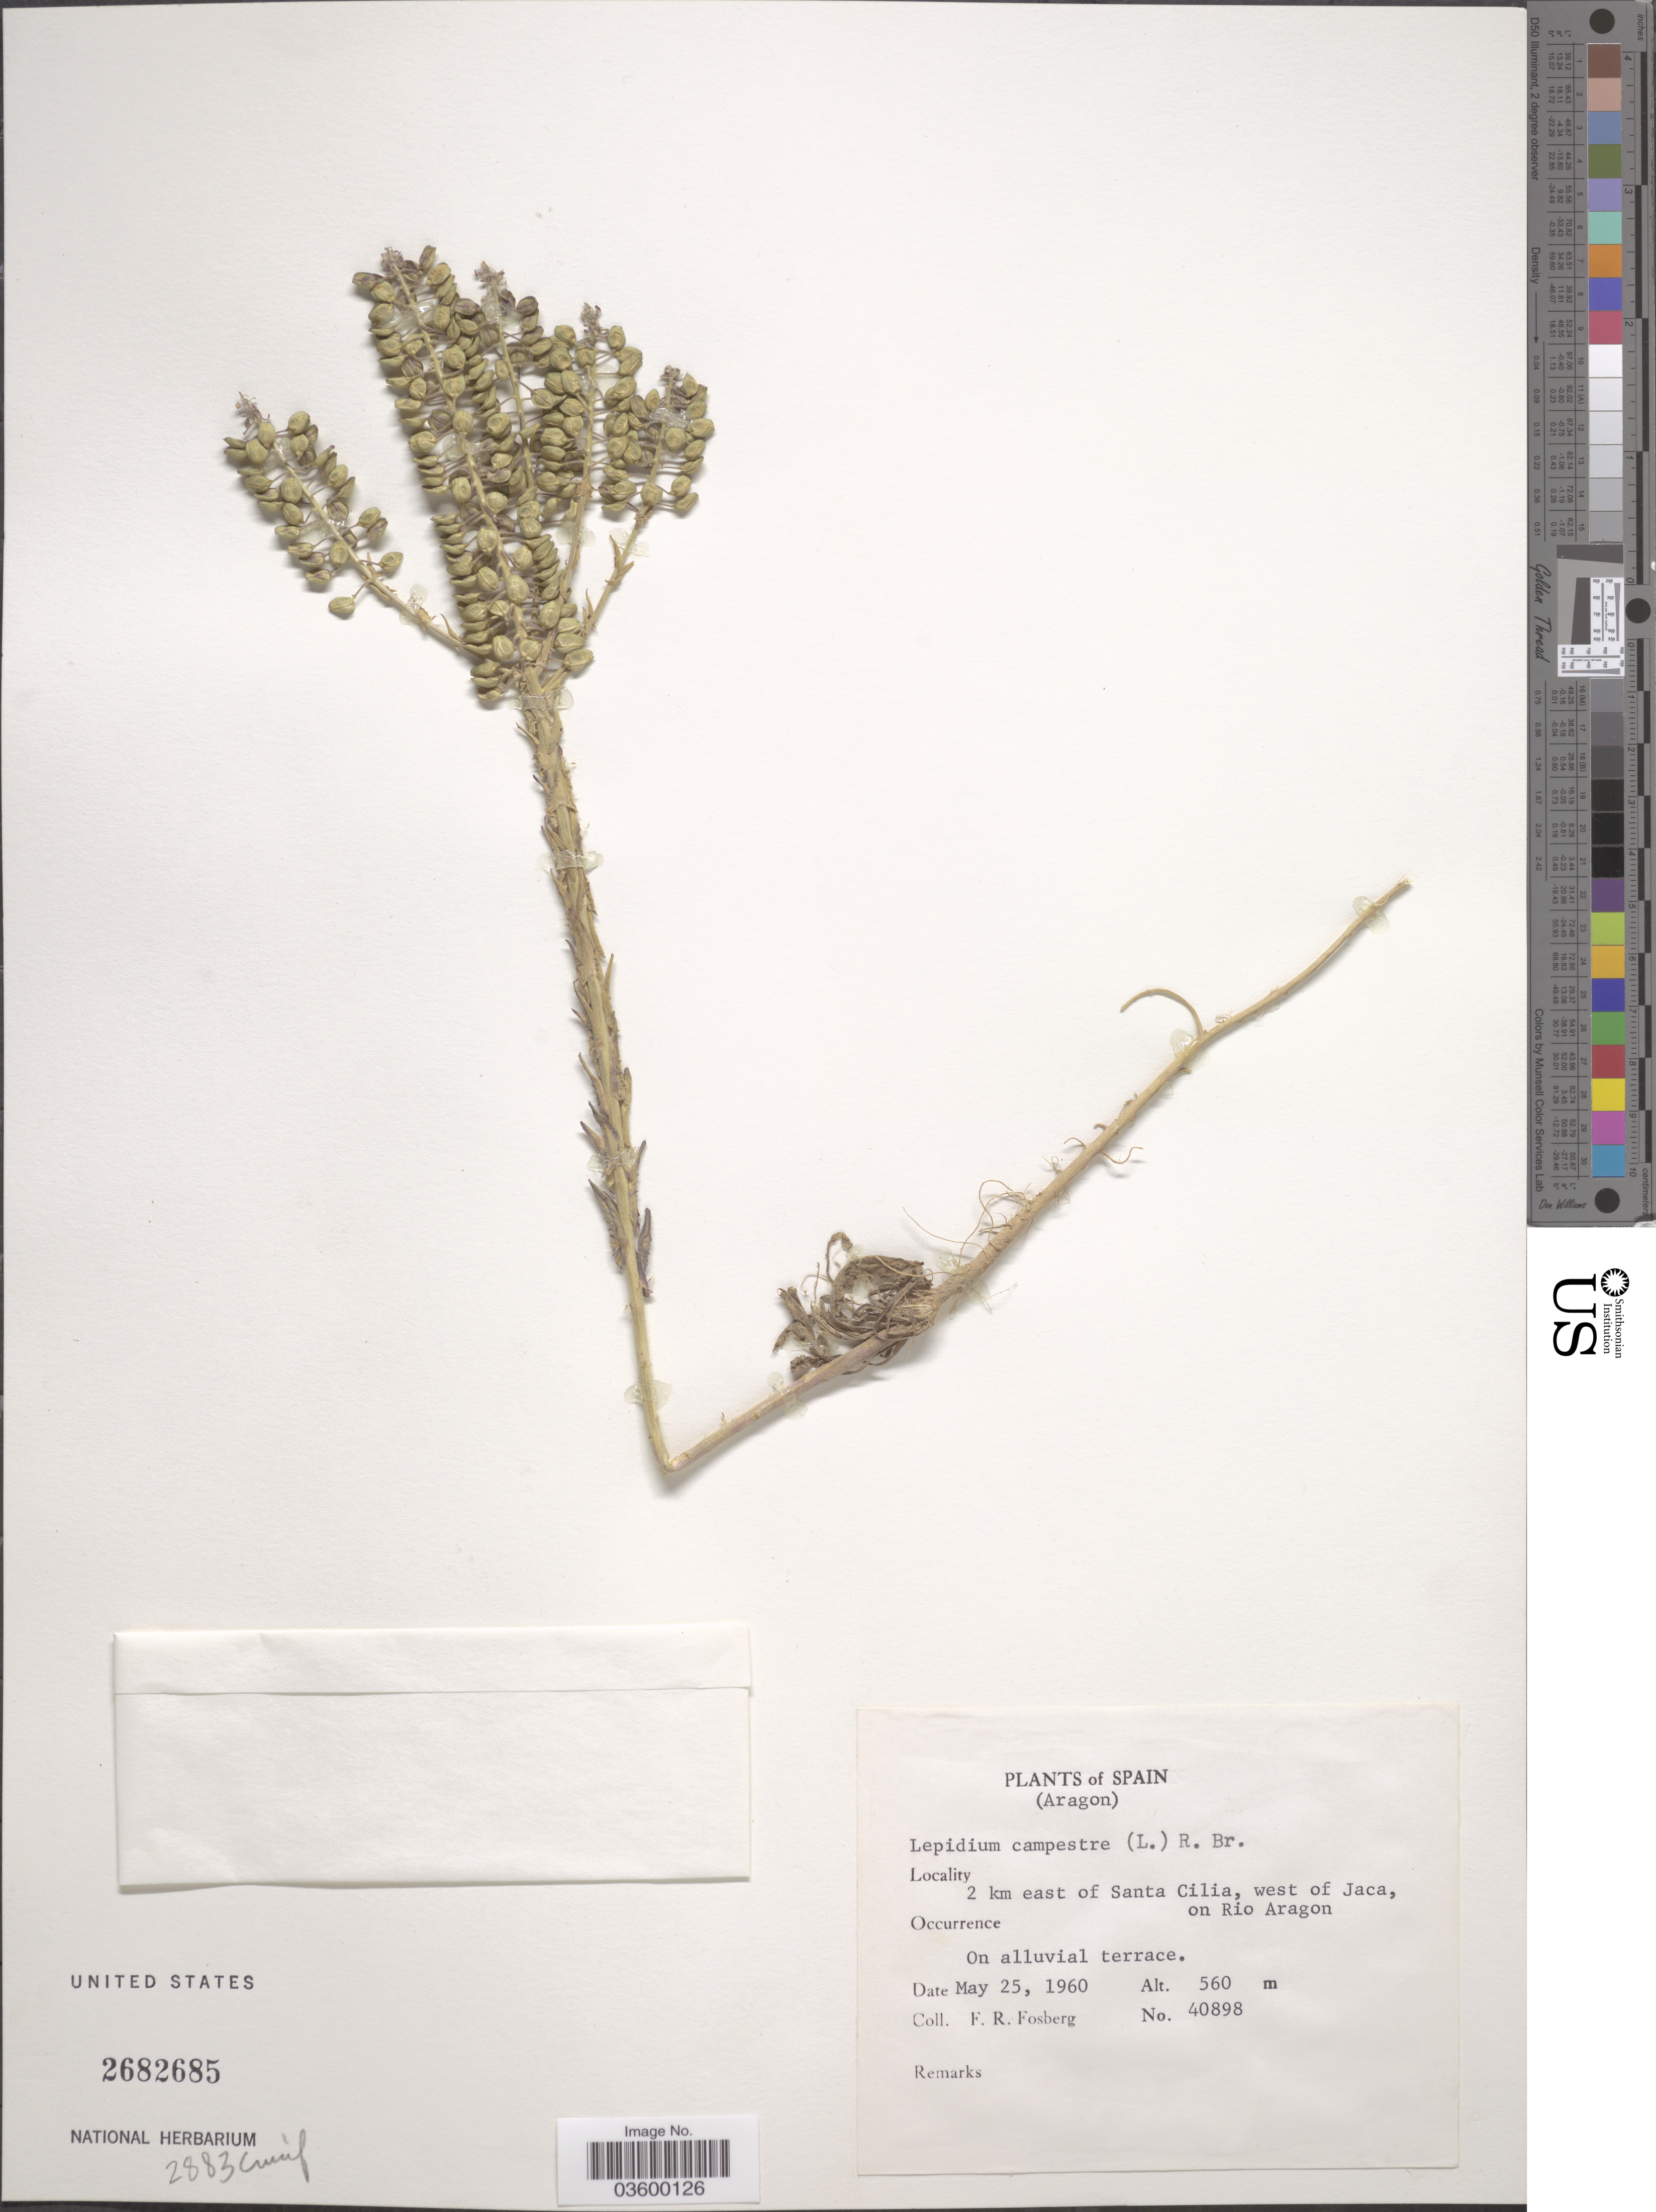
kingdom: Plantae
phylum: Tracheophyta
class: Magnoliopsida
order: Brassicales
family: Brassicaceae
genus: Lepidium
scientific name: Lepidium campestre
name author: (L.) W.T. Aiton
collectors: F. R. Fosberg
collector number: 40898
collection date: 1960-05-25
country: Spain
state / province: Aragón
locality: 2 km east of Santa Cilia, west of Jaca, on Rio Aragon.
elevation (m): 560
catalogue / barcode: US 2682685